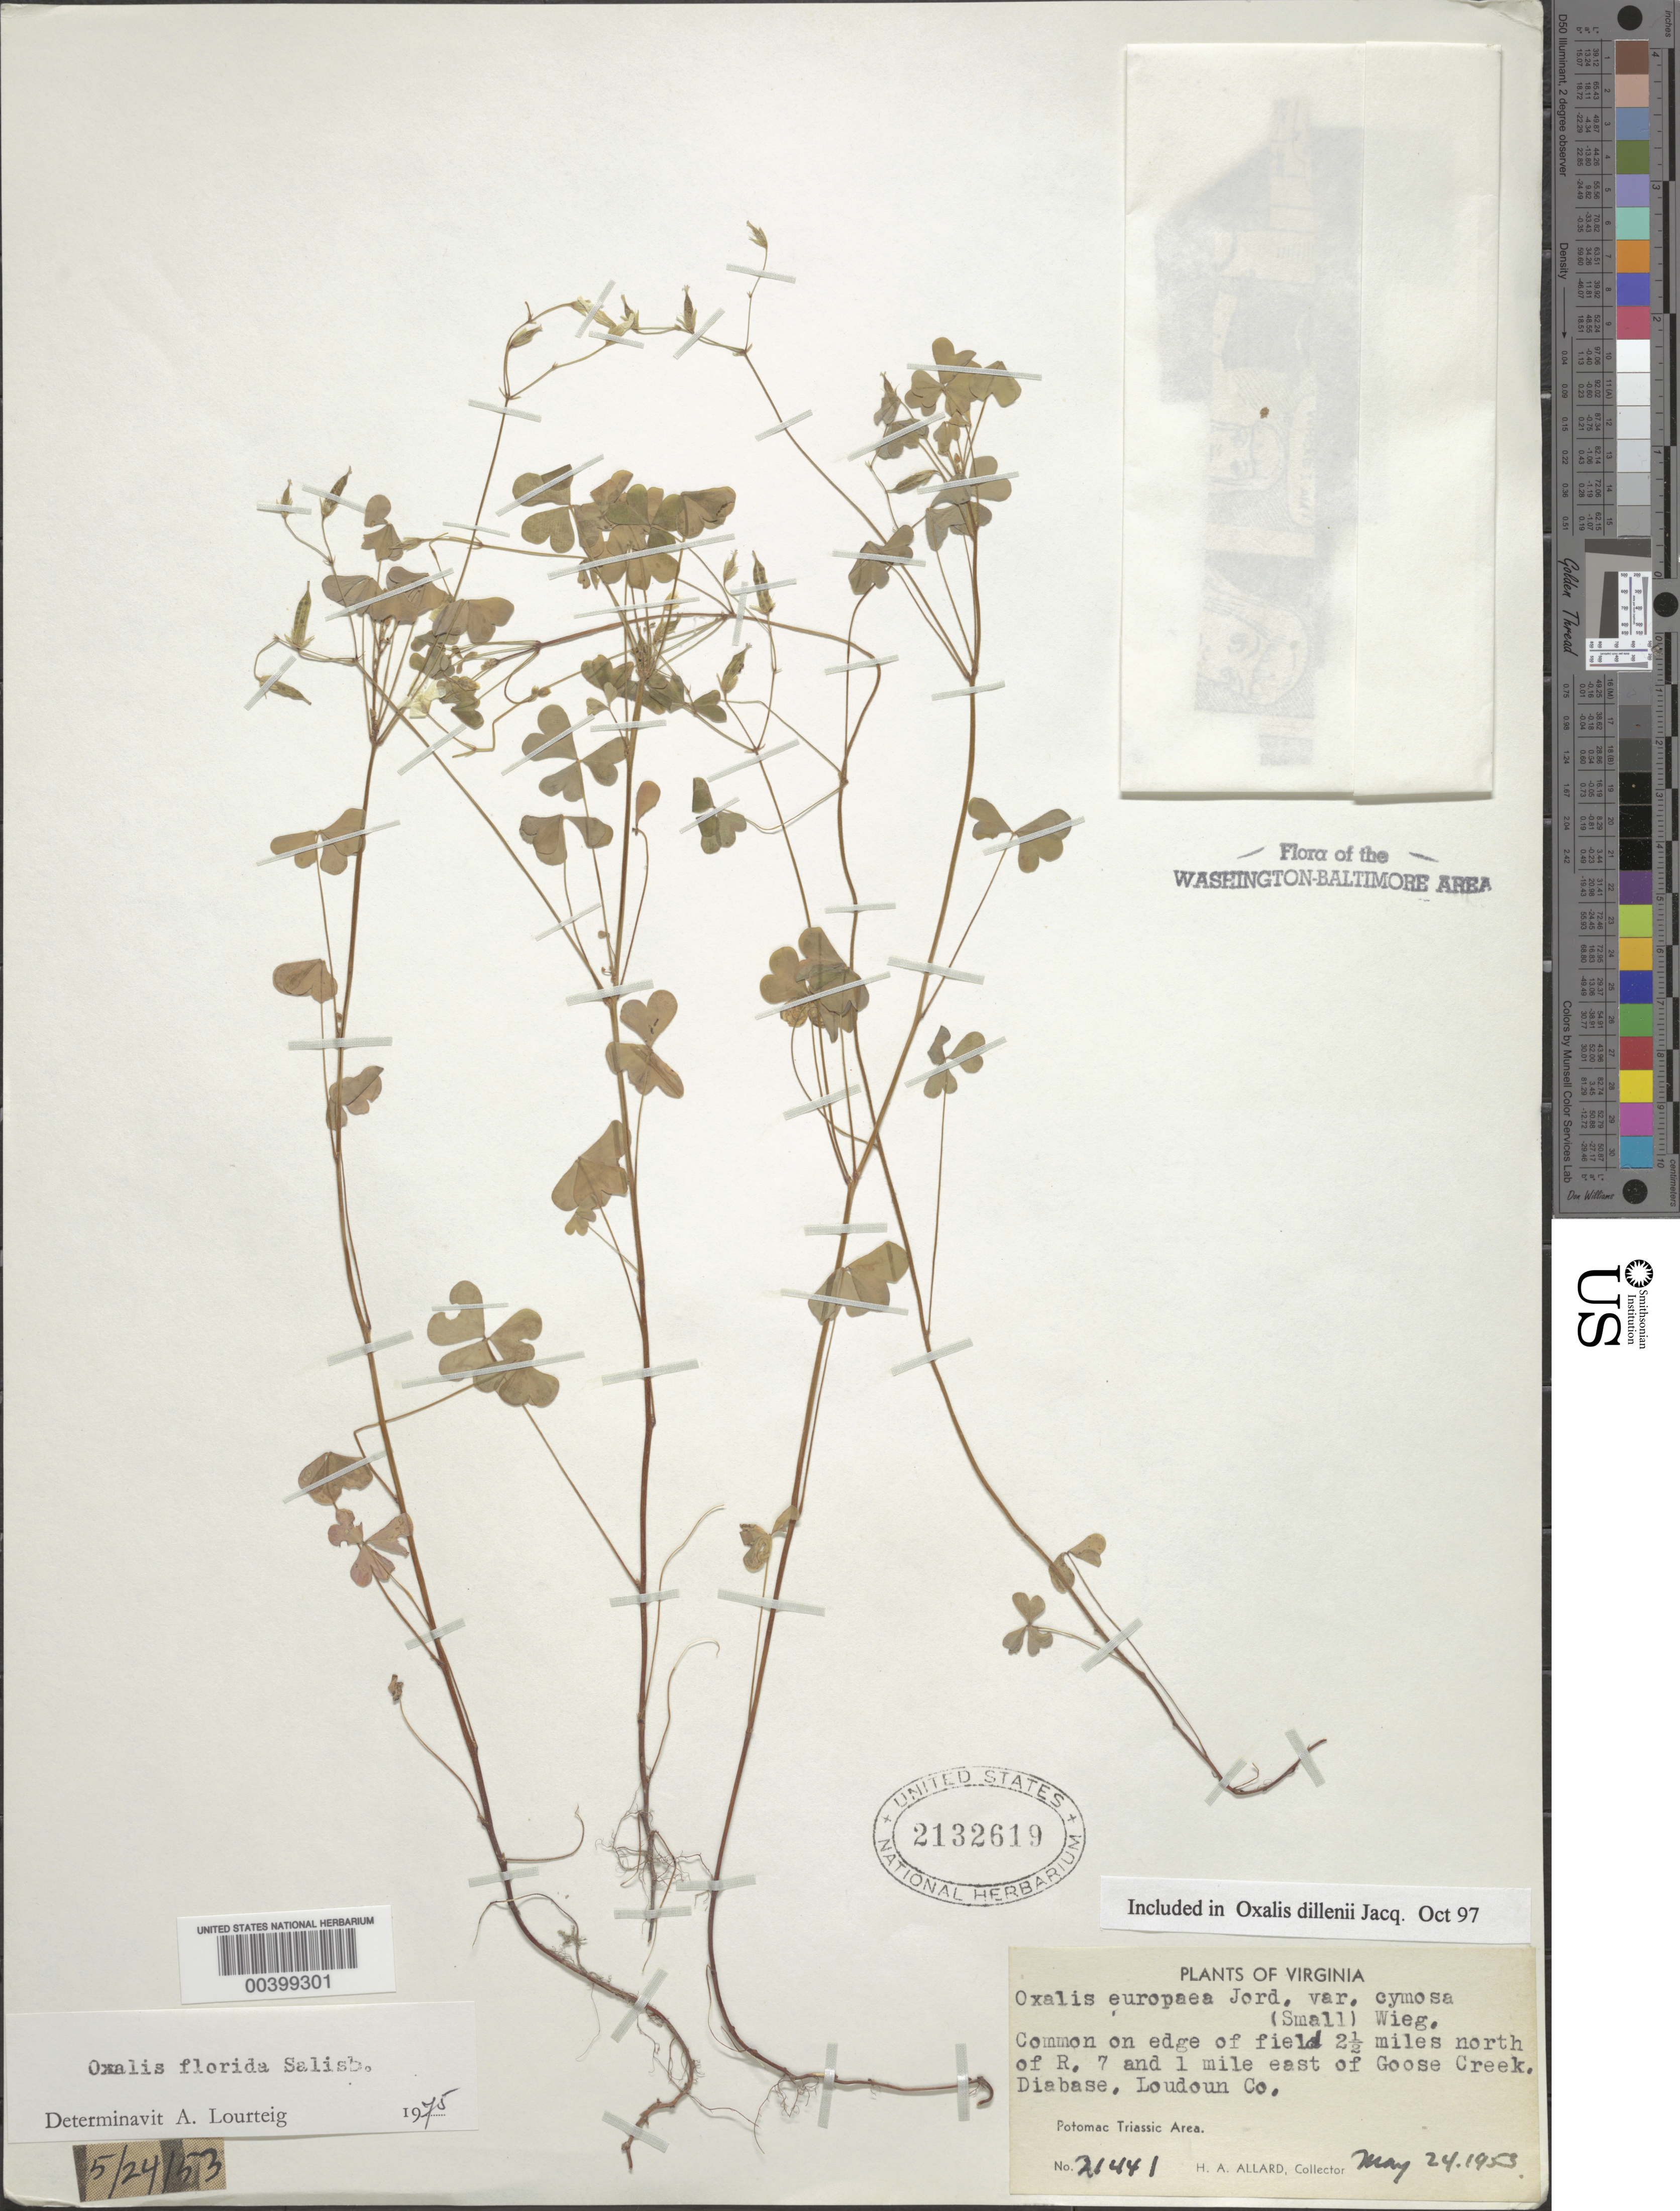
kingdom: Plantae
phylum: Tracheophyta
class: Magnoliopsida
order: Oxalidales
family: Oxalidaceae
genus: Oxalis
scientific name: Oxalis dillenii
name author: Jacq.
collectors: H. A. Allard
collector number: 21441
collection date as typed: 24 May 1953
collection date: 1953-05-24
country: United States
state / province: Virginia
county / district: Loudoun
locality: North of Route 7 and east of Goose Creek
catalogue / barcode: US 2132619